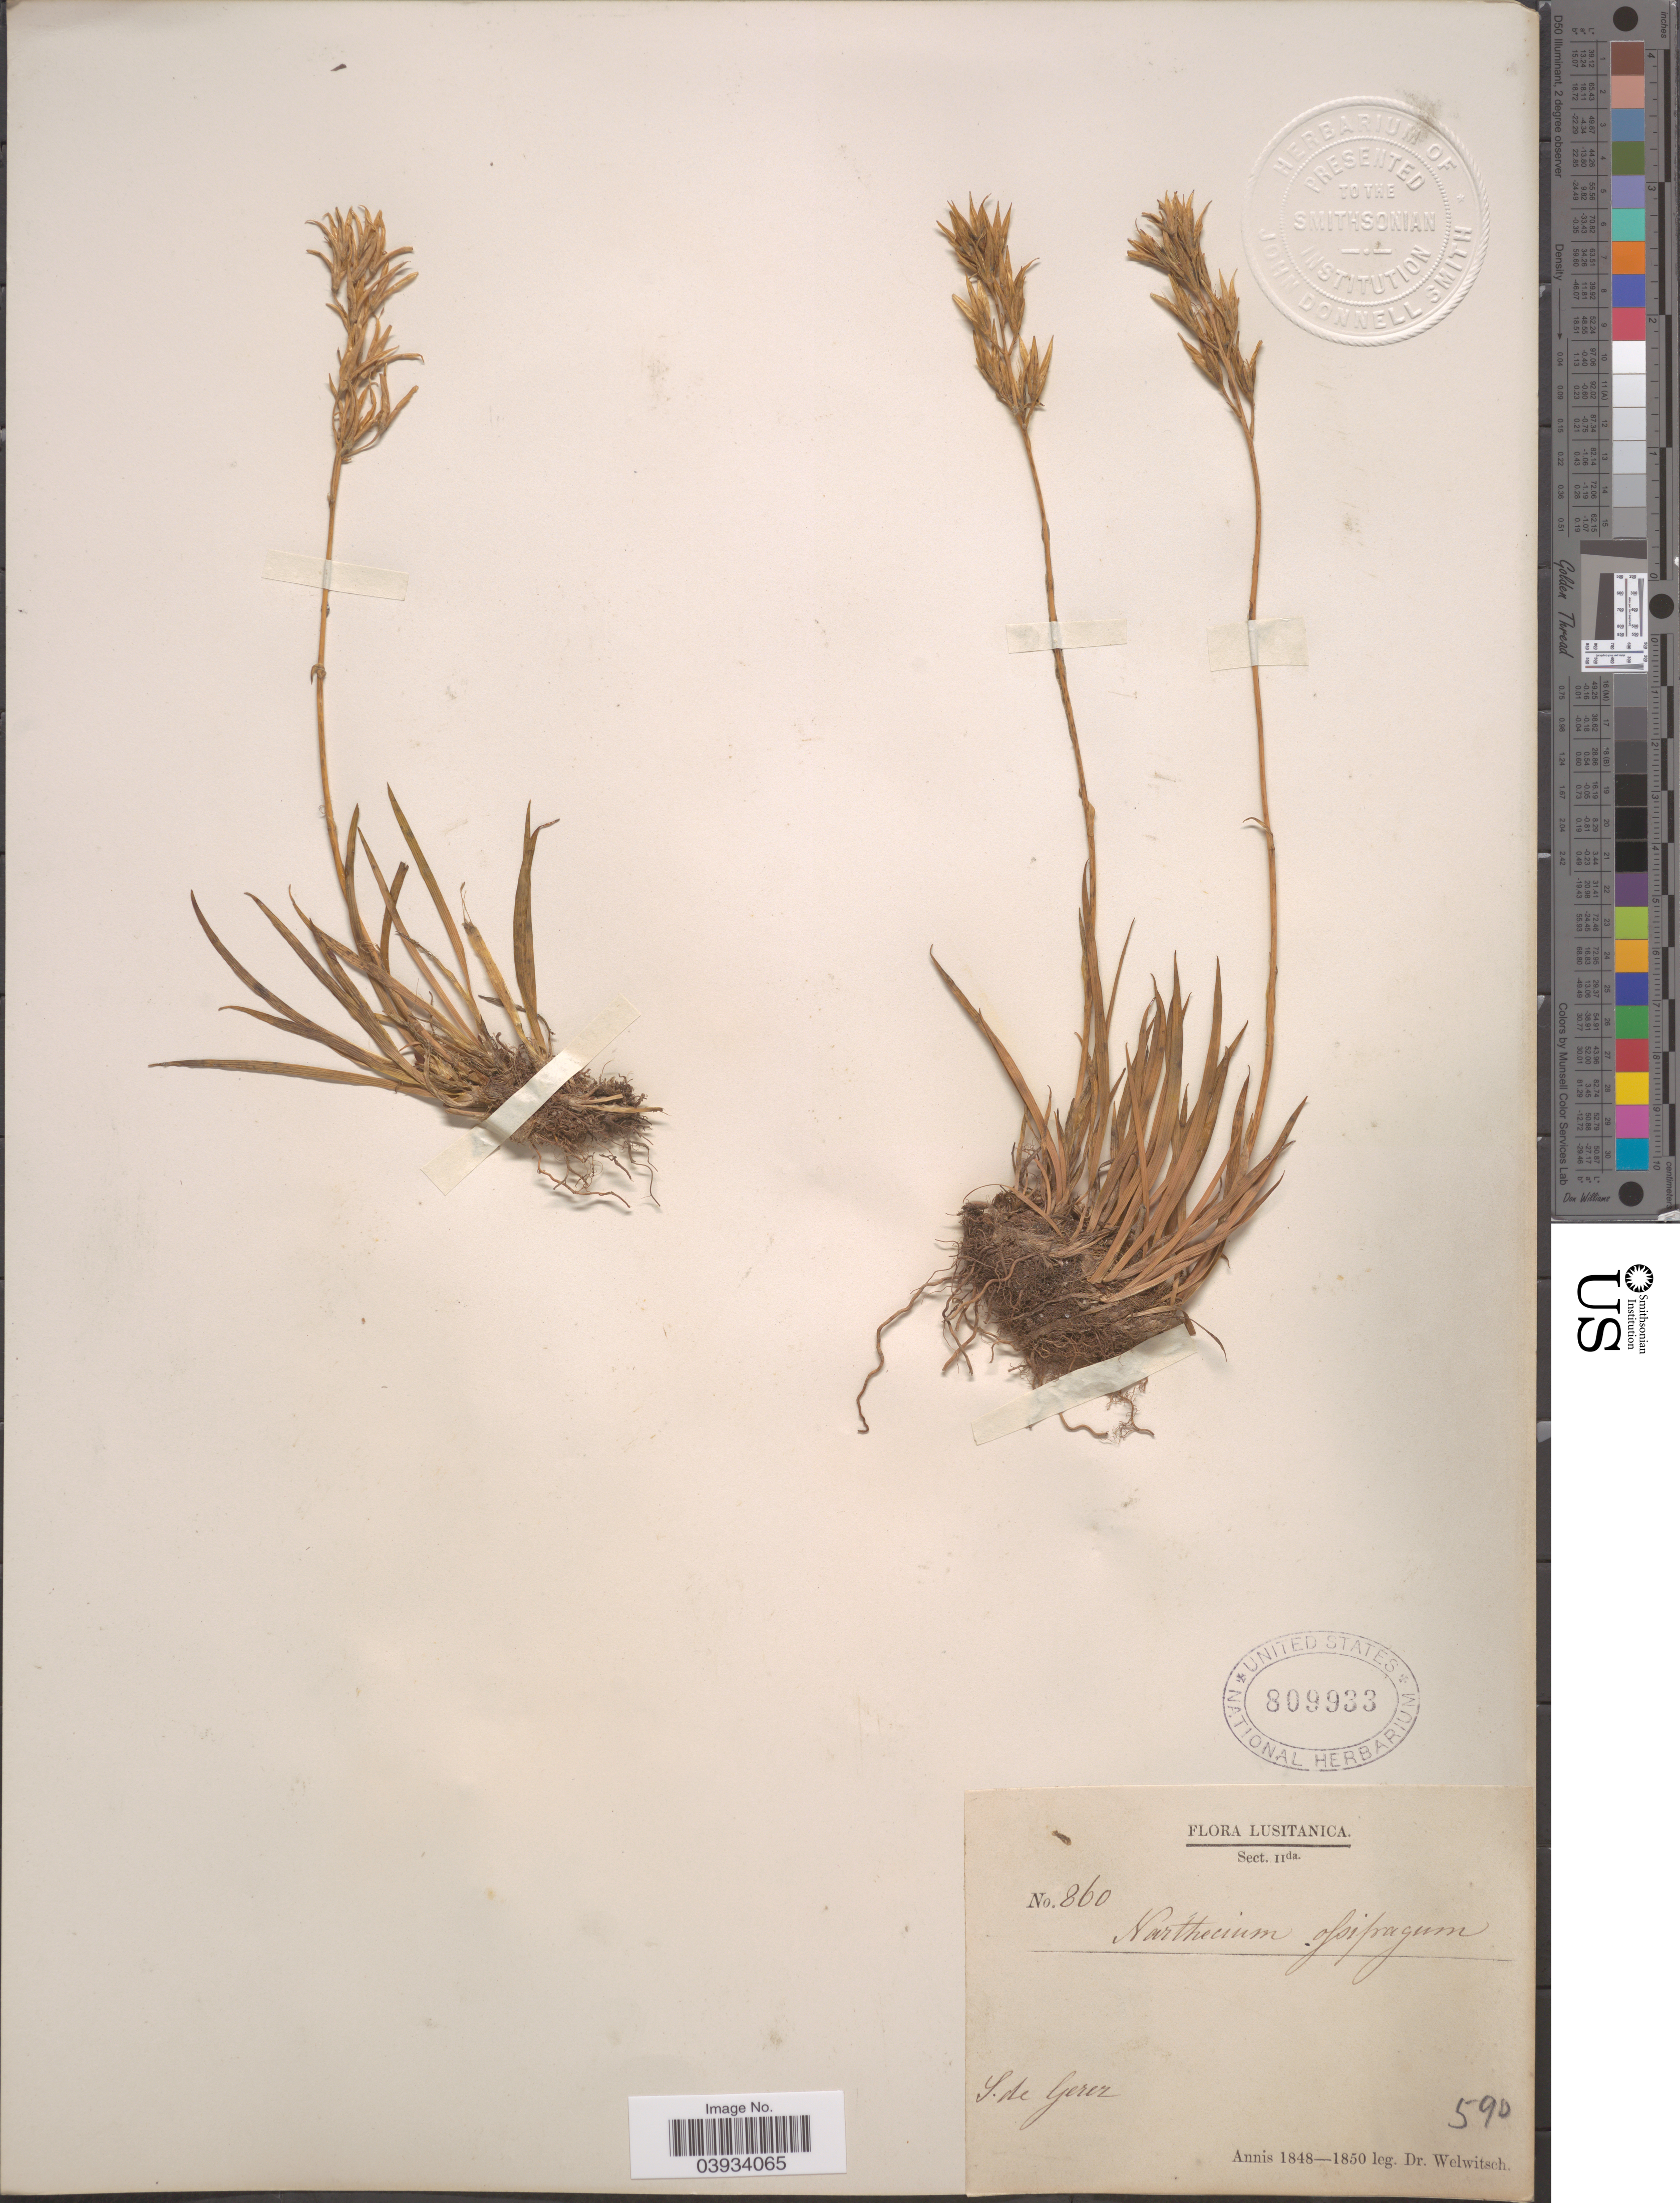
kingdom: Plantae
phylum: Tracheophyta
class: Liliopsida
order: Dioscoreales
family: Nartheciaceae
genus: Narthecium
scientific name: Narthecium ossifragum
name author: Huds.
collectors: -. Welwitsch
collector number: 860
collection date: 1848/1850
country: Portugal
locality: Lusitanica. S. de Gerez.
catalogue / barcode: US 809933